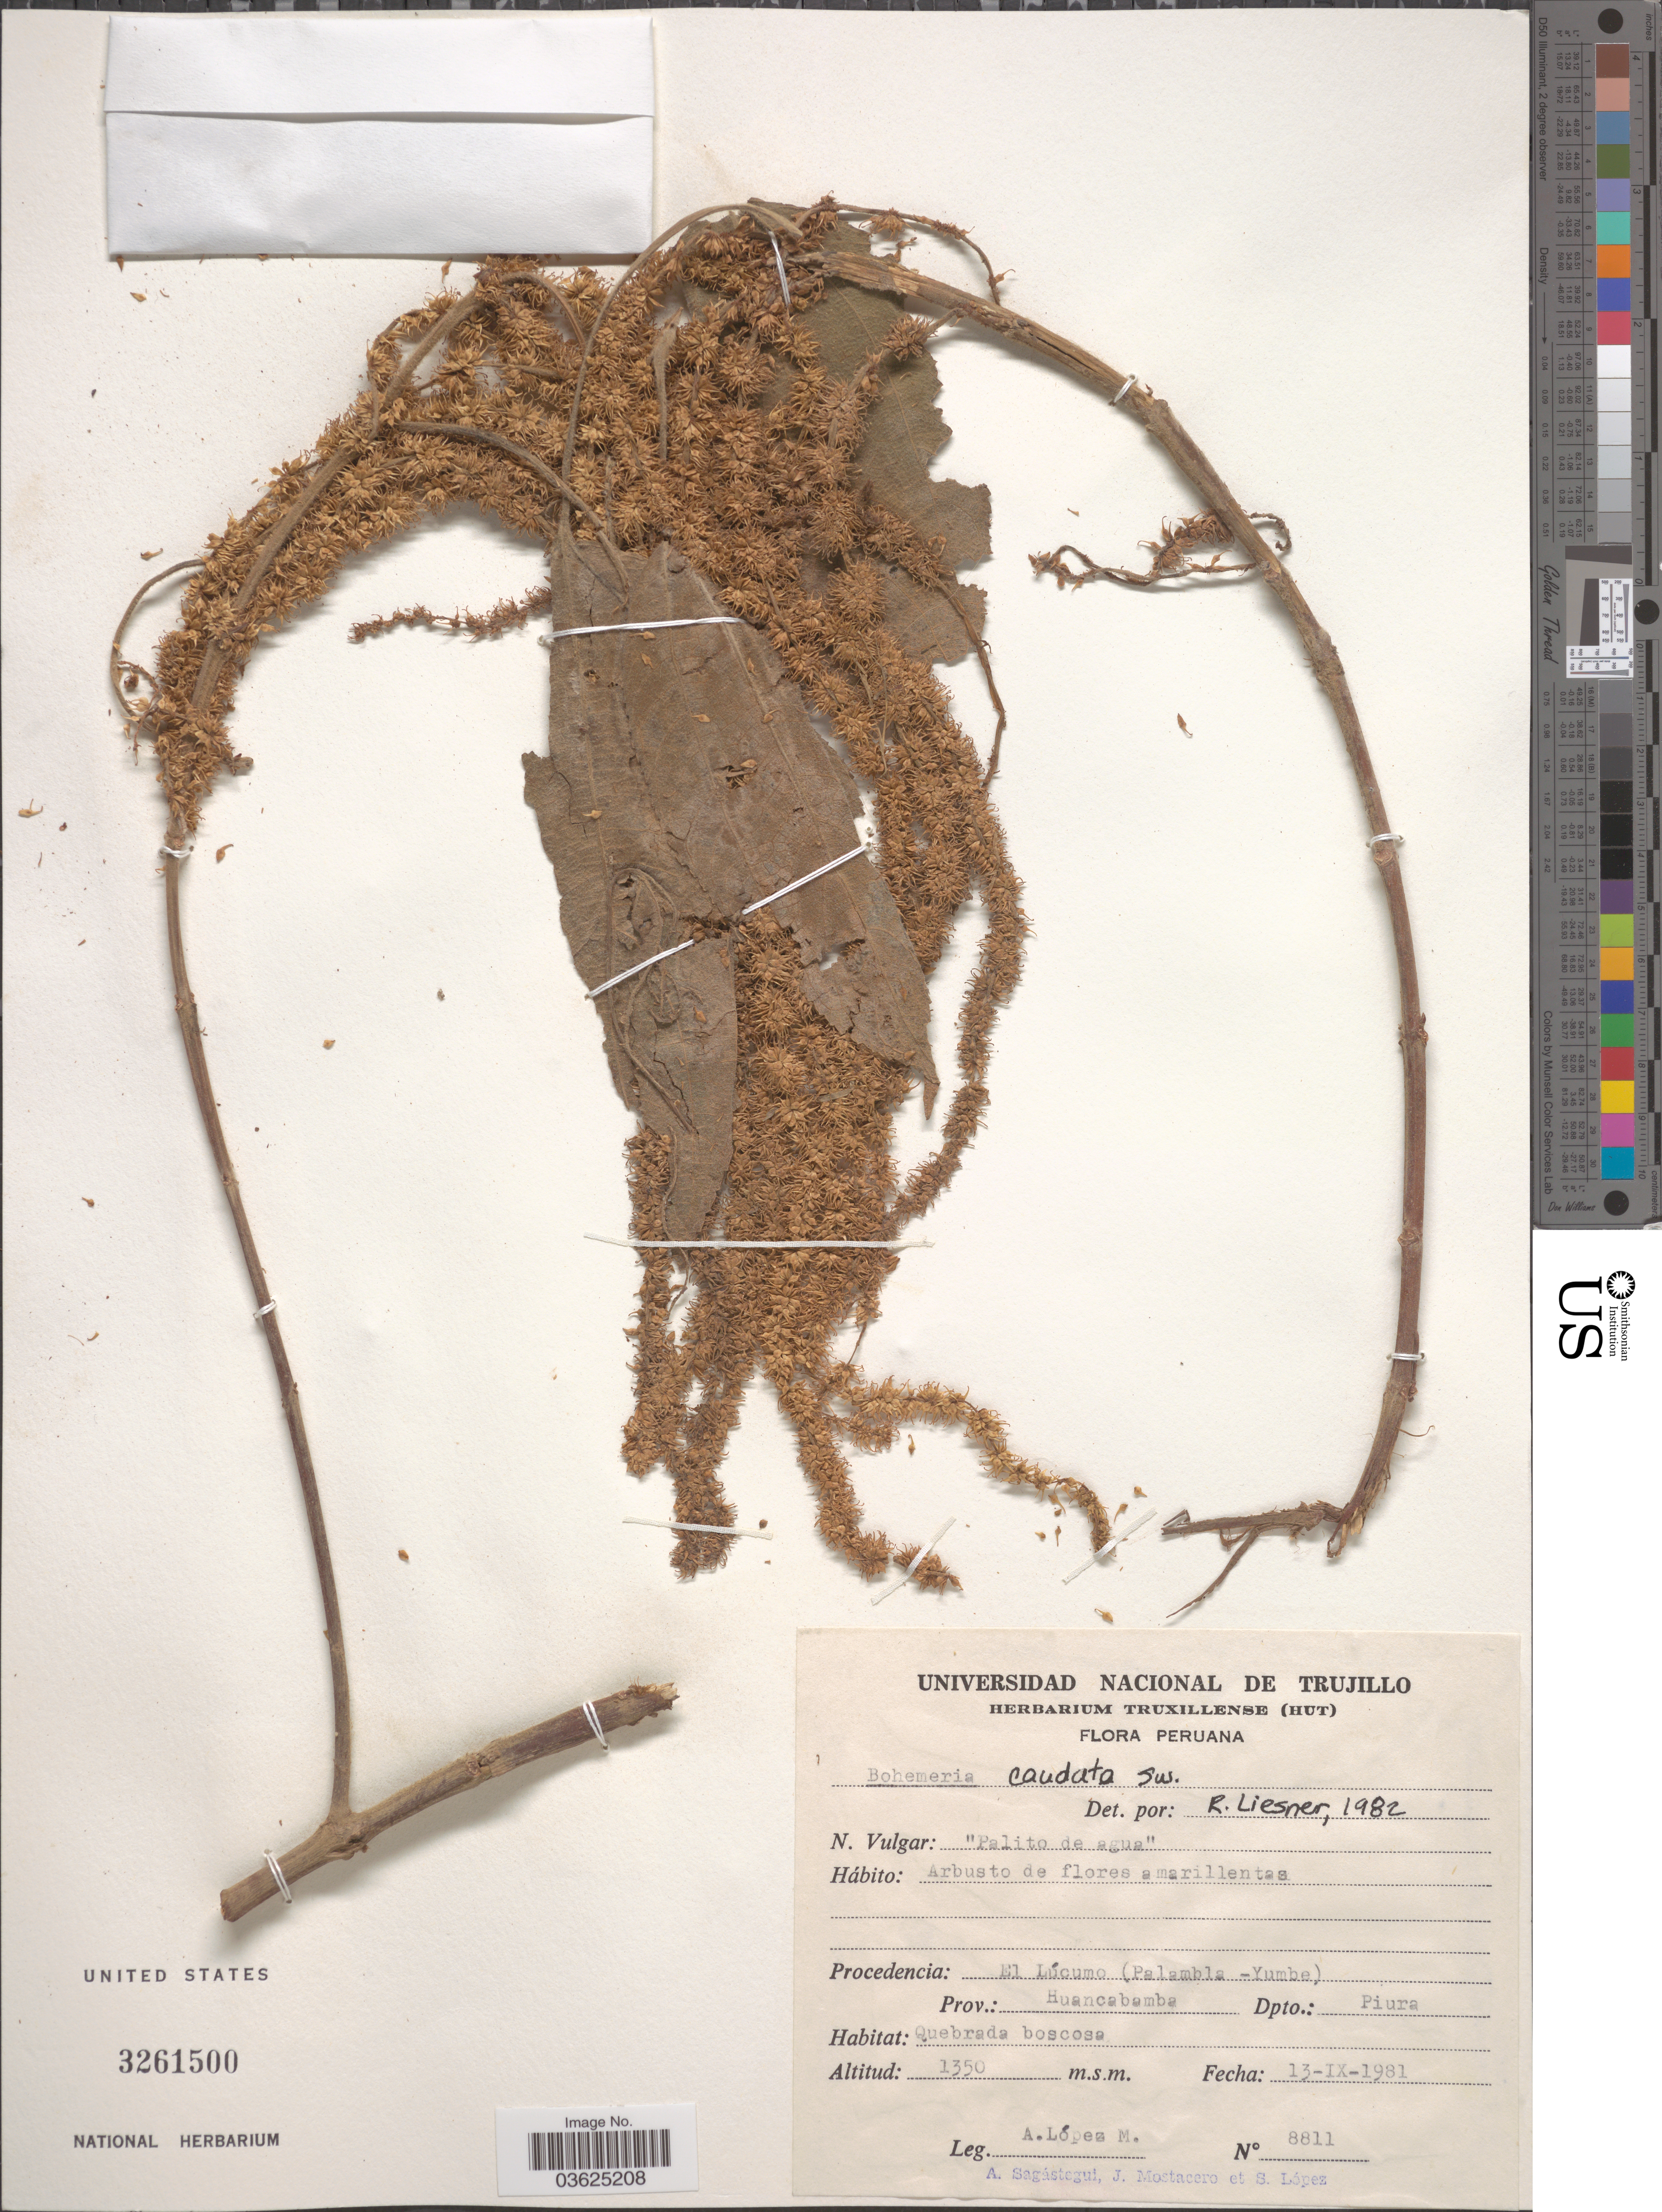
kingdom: Plantae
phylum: Tracheophyta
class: Magnoliopsida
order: Rosales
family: Urticaceae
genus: Boehmeria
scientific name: Boehmeria caudata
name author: Sw.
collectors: A. López M., A. Sagastegui, L. Mostacero & S. Lopez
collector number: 8811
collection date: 1981-09-13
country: Peru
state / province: Piura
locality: Procedencia: El Lúcumo (Palamba-Yumbe). Prov. Huancabamba. Dpto.: Piura.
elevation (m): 1350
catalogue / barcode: US 3261500